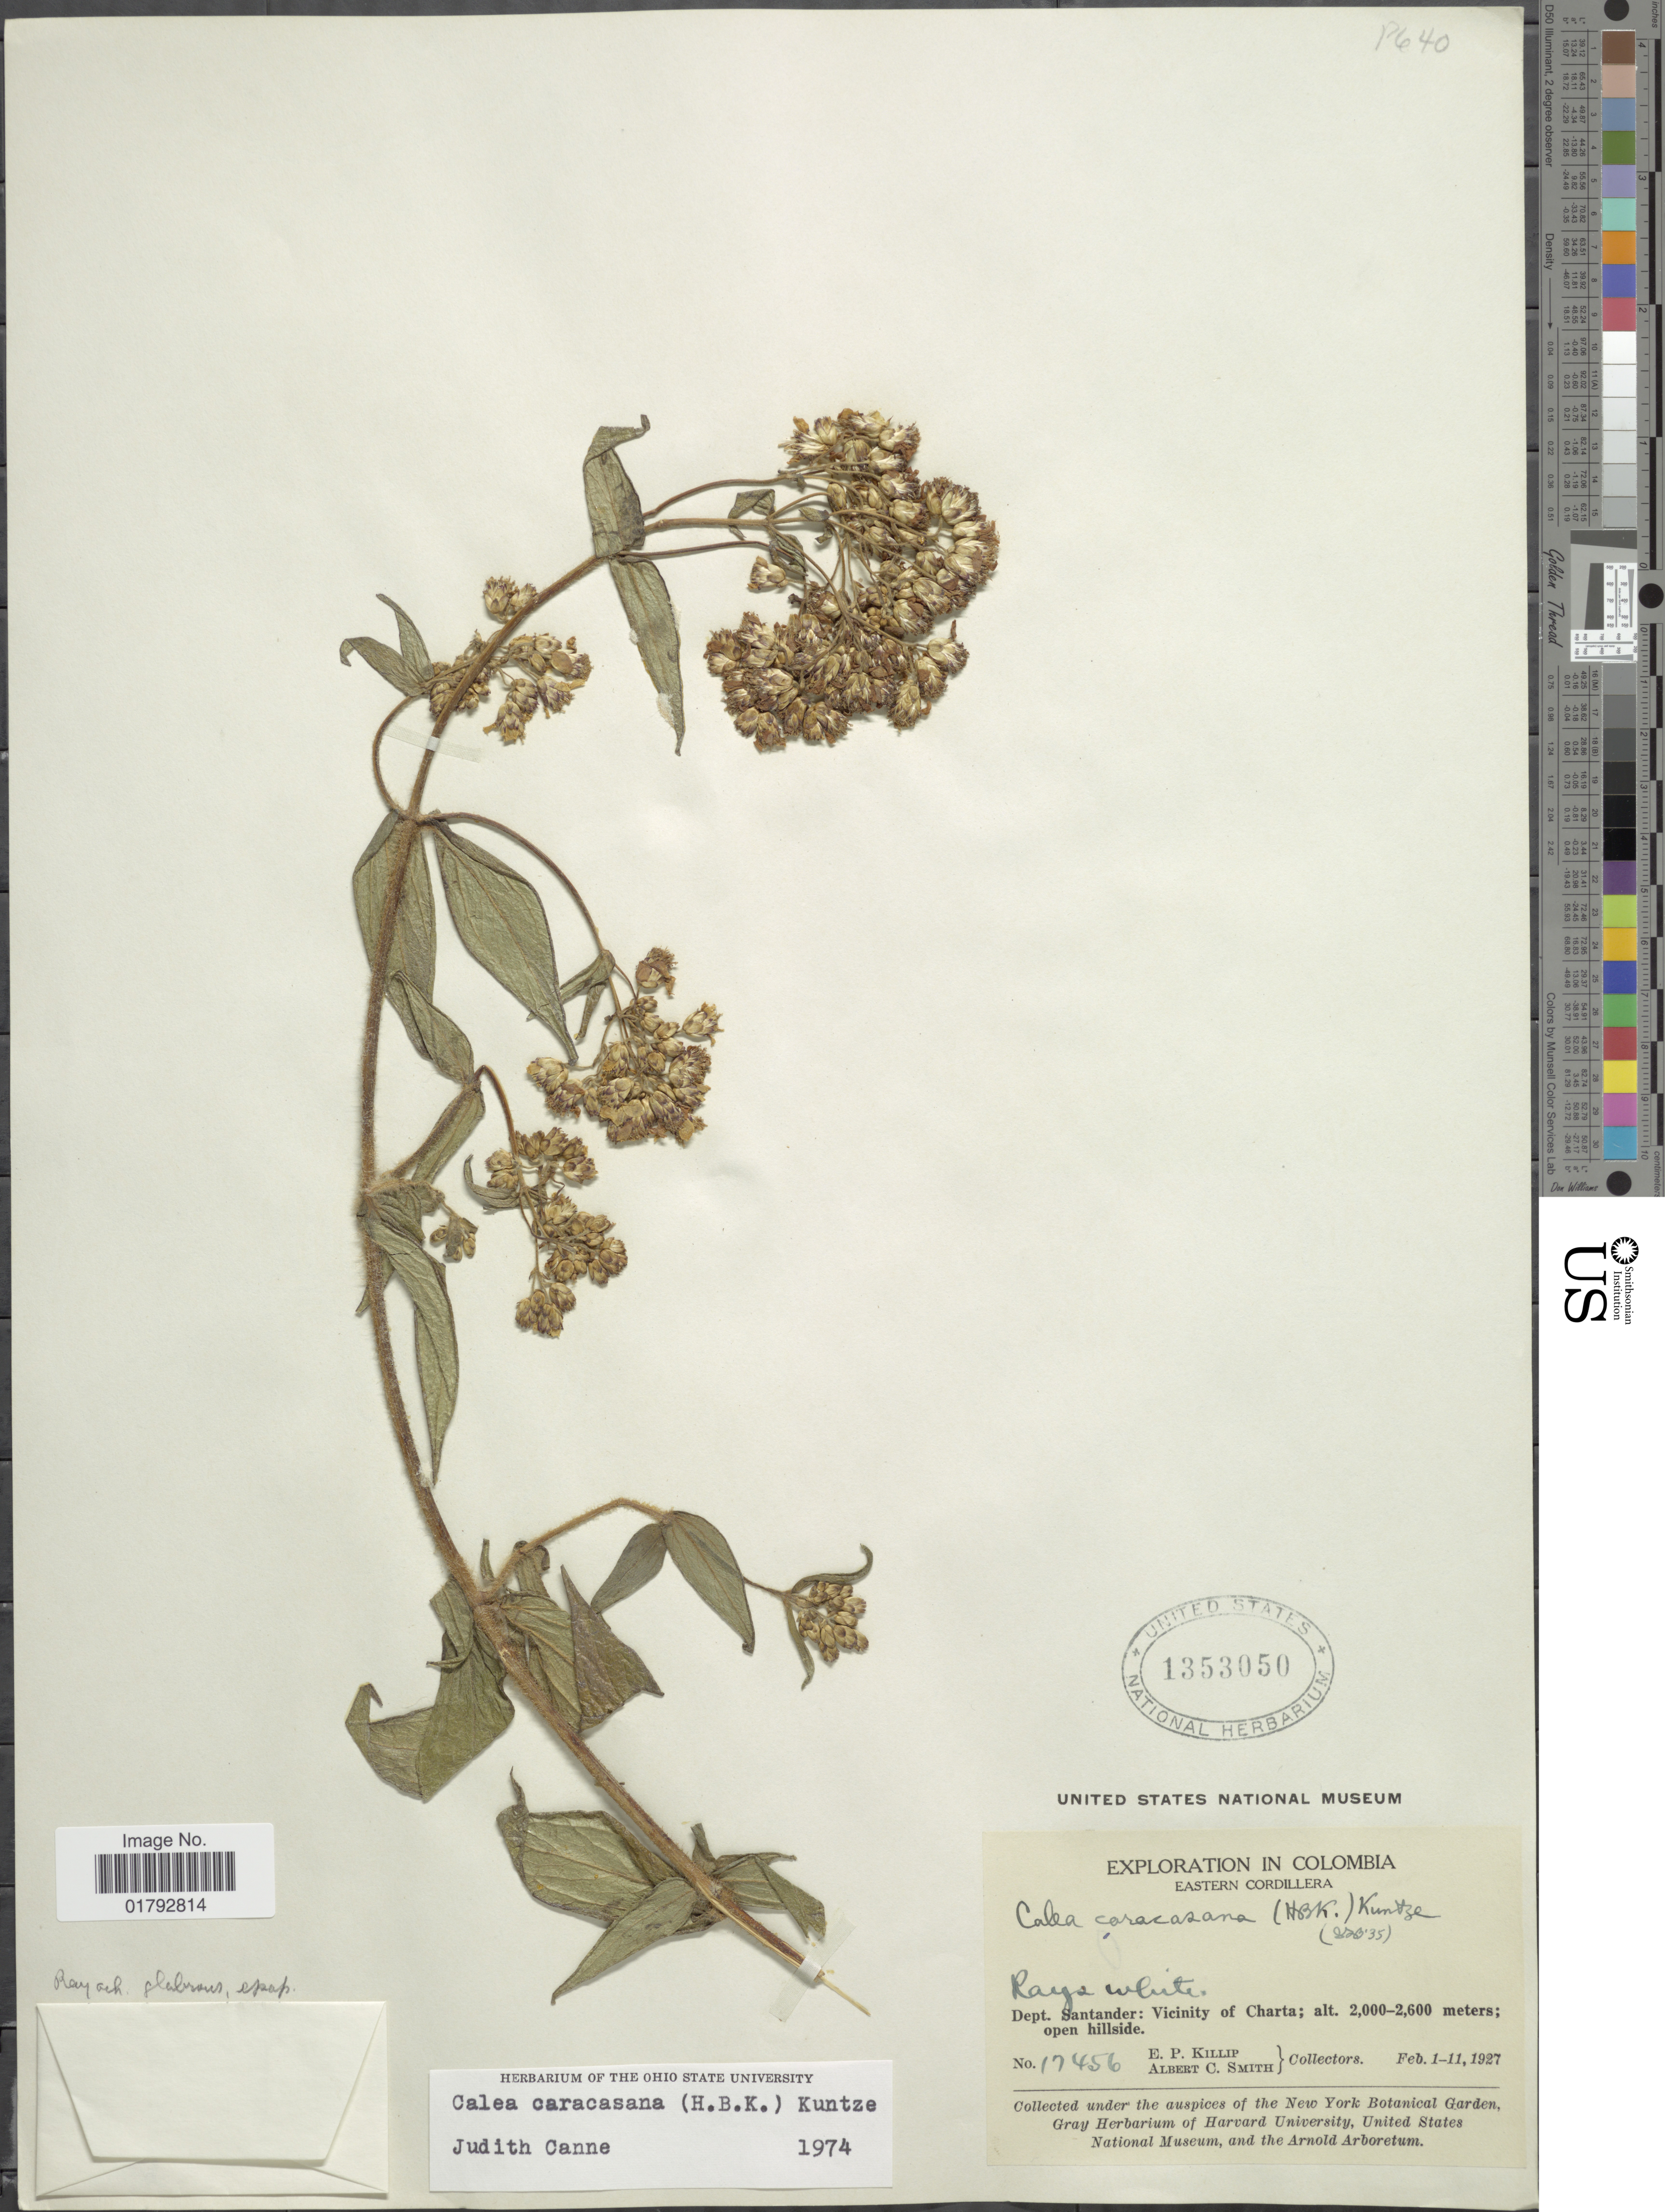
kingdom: Plantae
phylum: Tracheophyta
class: Magnoliopsida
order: Asterales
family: Asteraceae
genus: Alloispermum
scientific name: Alloispermum caracasanum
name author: (Kunth) H. Rob.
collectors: E. P. Killip & A. C. Smith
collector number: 17456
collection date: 1927-02-01/1927-02-11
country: Colombia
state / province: Santander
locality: Dept. Santander: Vicinity of Charta.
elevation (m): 2000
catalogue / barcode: US 1353050